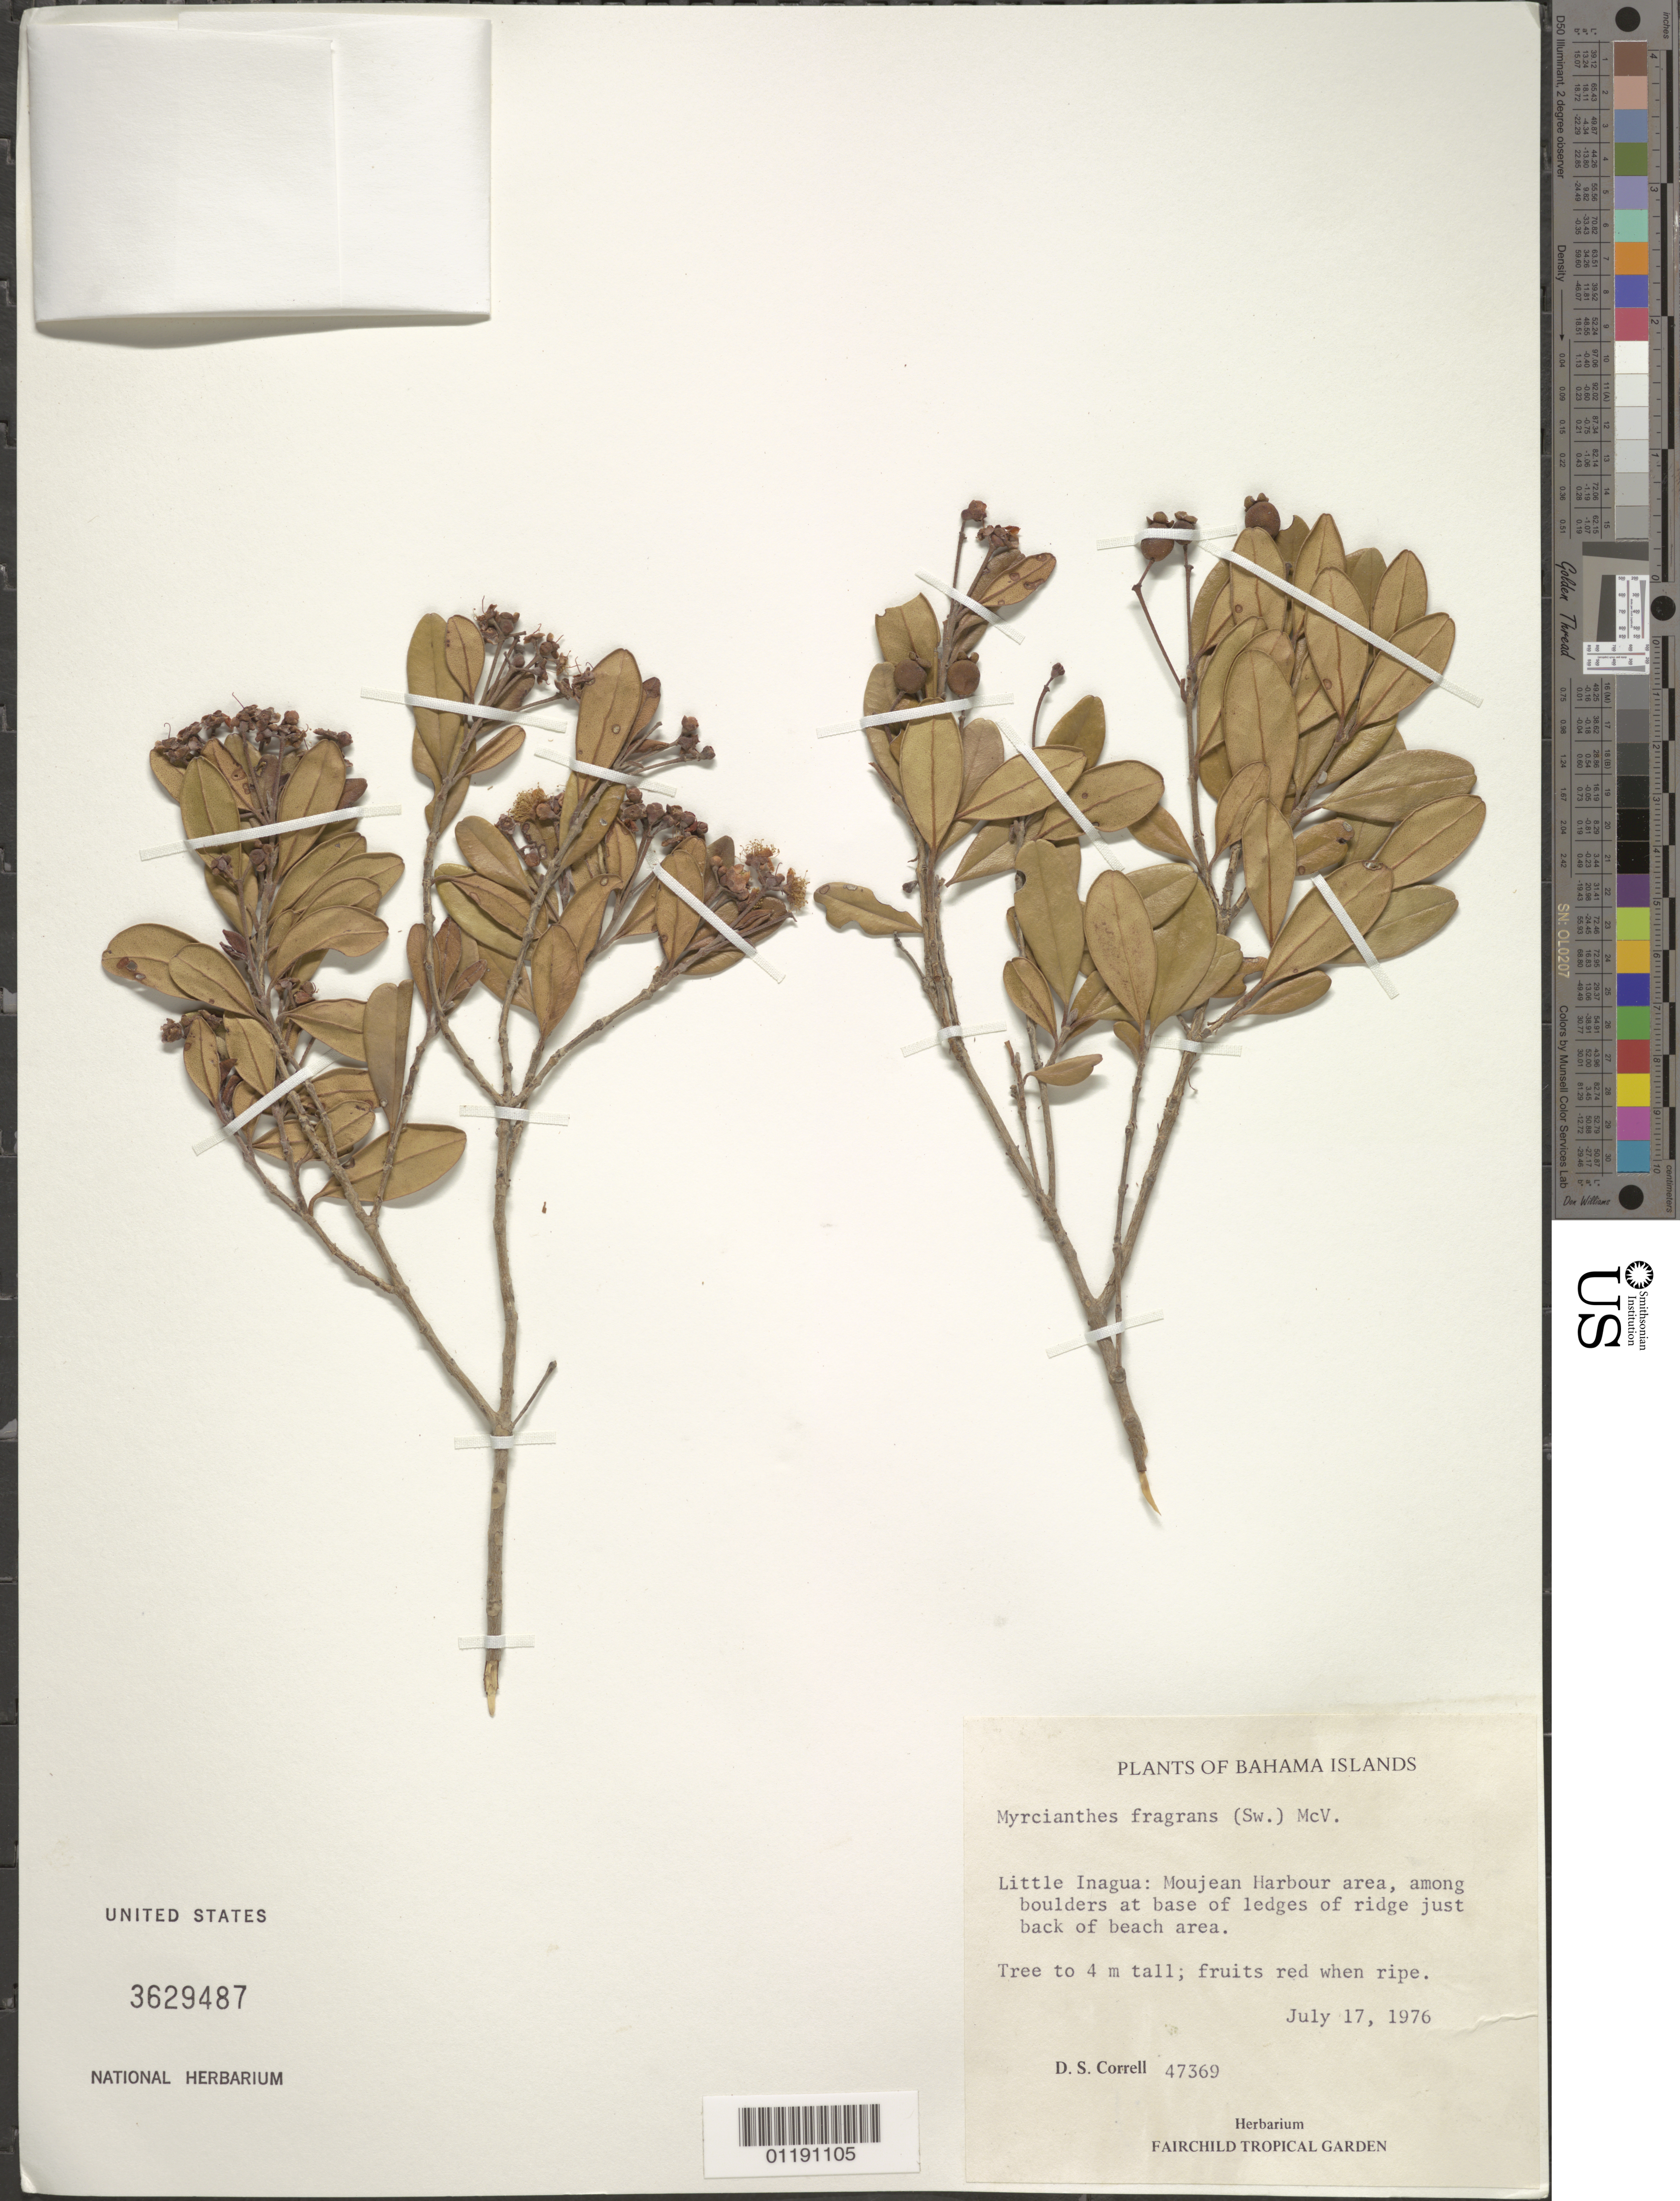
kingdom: Plantae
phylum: Tracheophyta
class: Magnoliopsida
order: Myrtales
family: Myrtaceae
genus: Myrcianthes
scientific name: Myrcianthes fragrans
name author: (Sw.) McVaugh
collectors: D. S. Correll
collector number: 47369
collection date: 1976-07-17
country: Bahamas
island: Little Inagua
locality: Moujean Harbour area, among boulders at base of ledges of ridge just back of beach area.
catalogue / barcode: US 3629487